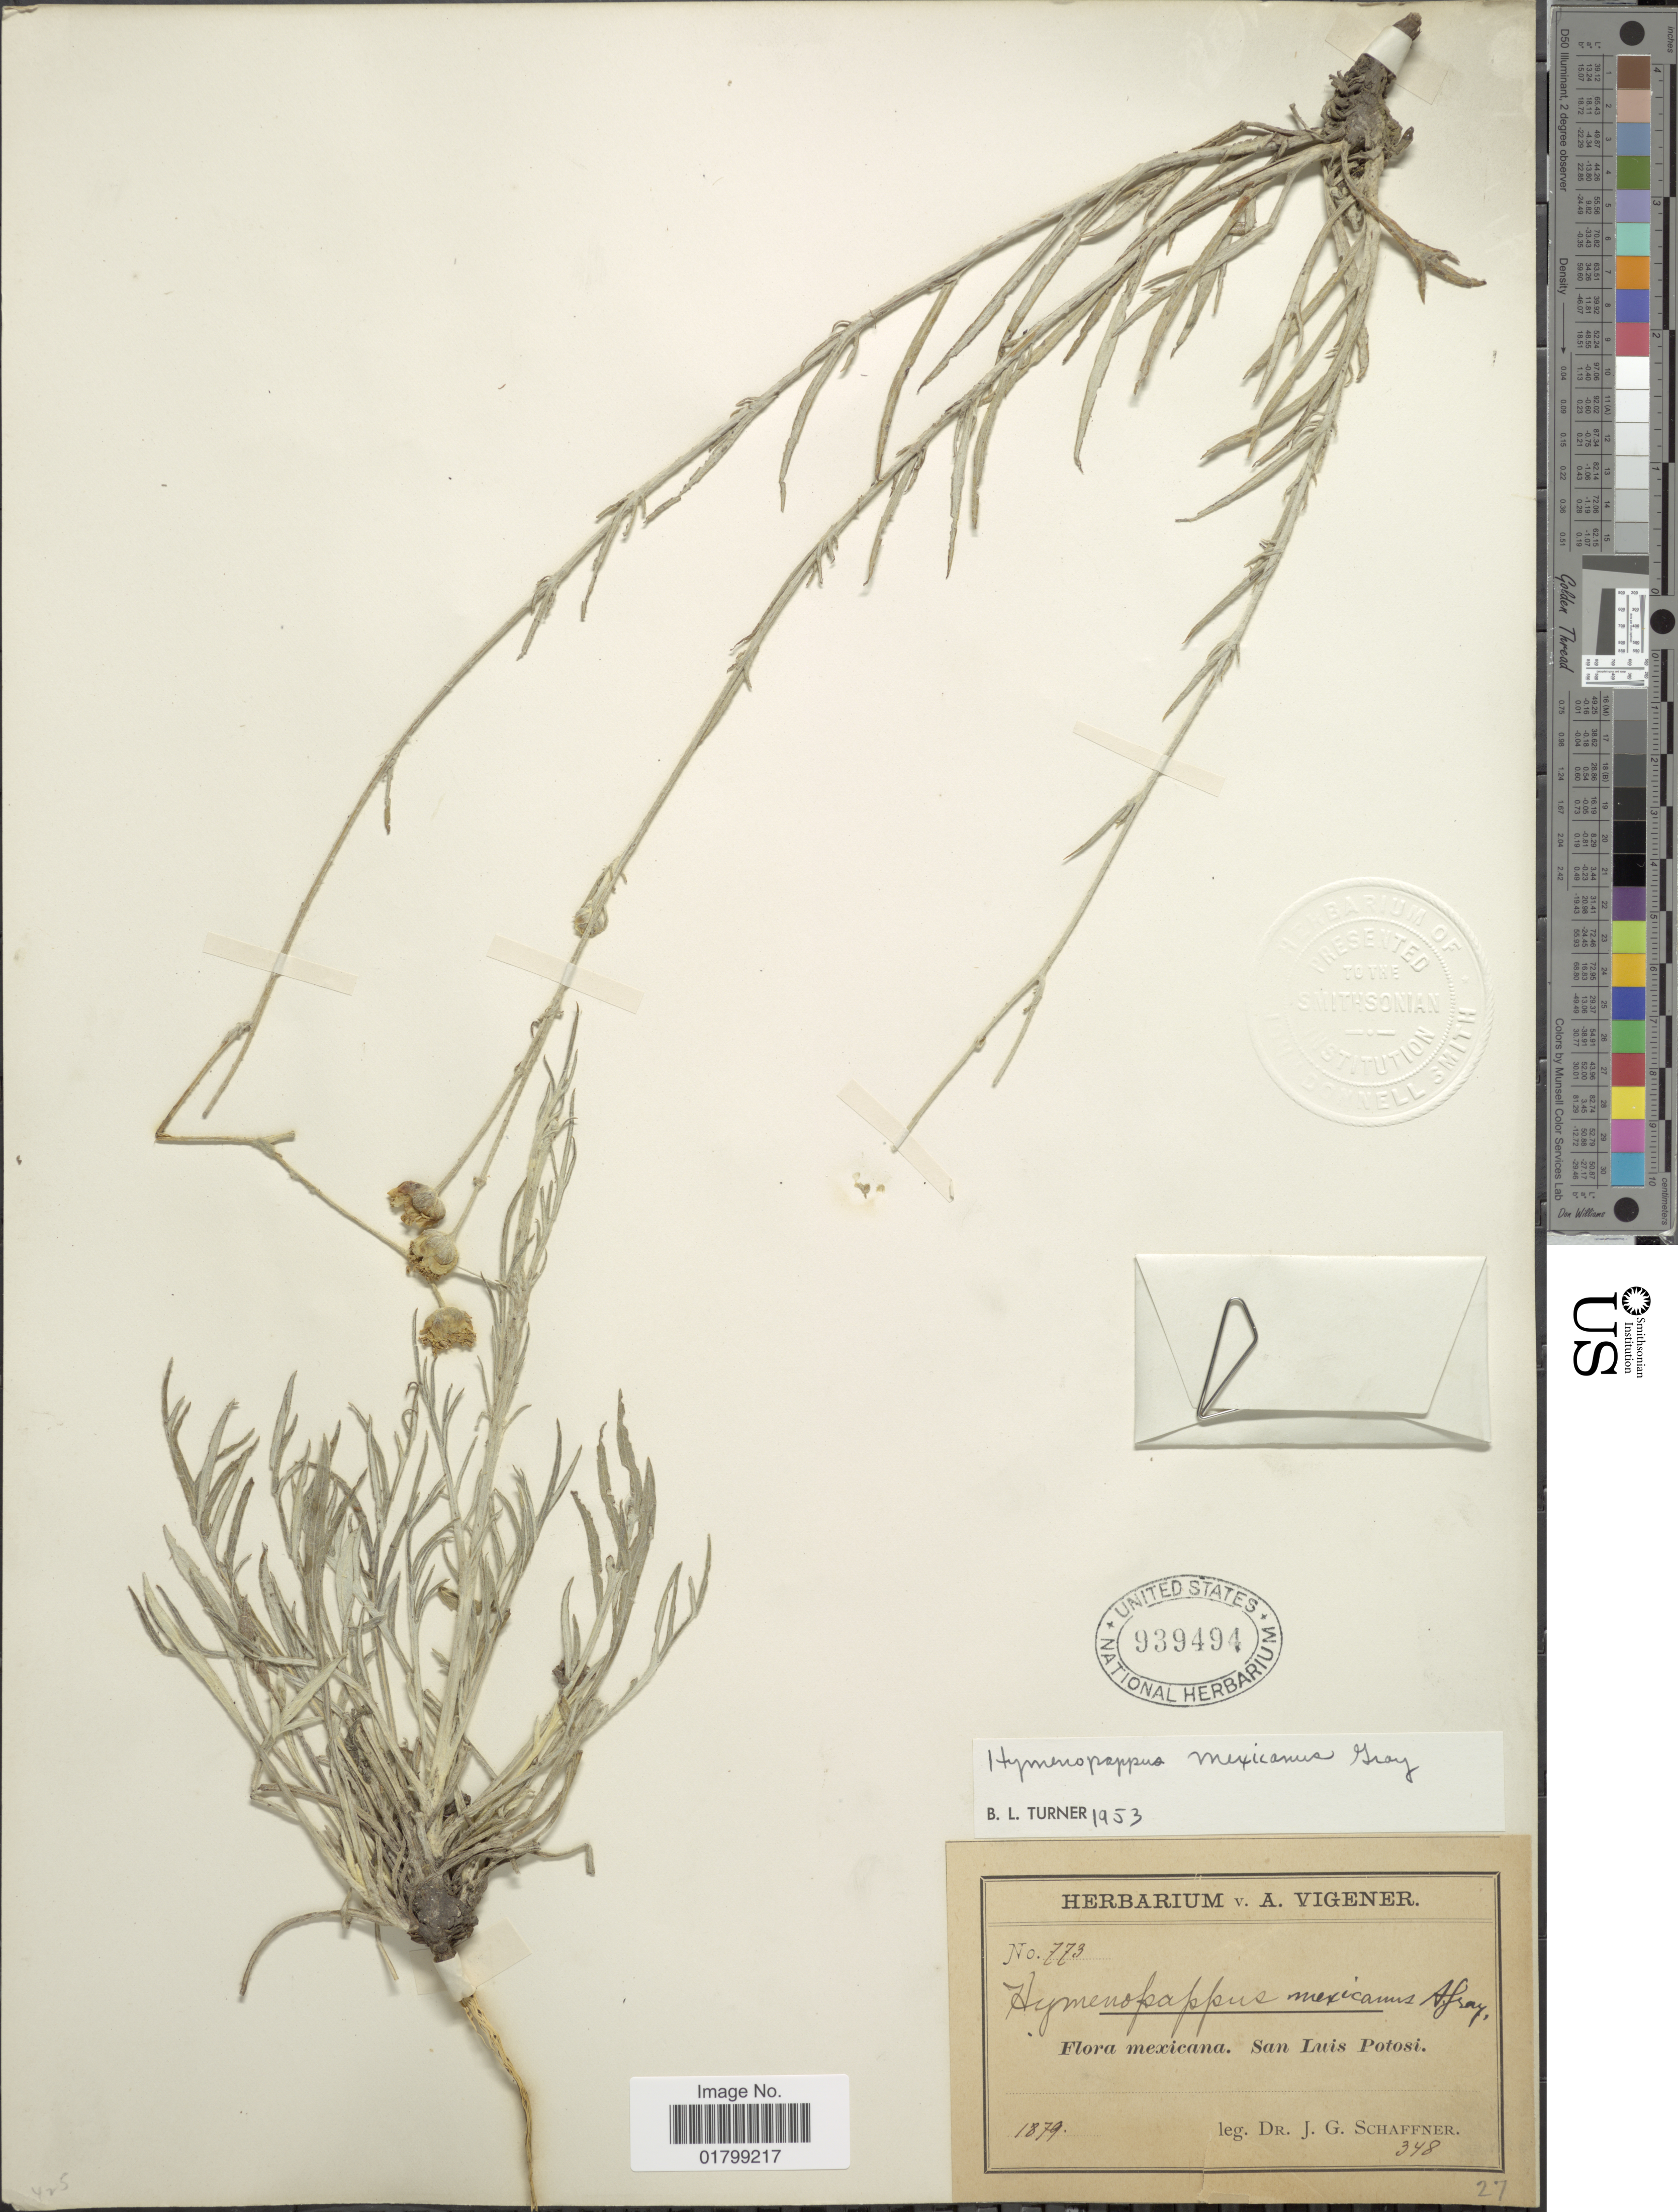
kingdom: Plantae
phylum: Tracheophyta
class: Magnoliopsida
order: Asterales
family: Asteraceae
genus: Hymenopappus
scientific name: Hymenopappus mexicanus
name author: A. Gray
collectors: J. G. Schaffner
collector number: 773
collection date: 1879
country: Mexico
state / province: San Luis Potosí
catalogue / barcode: US 939494